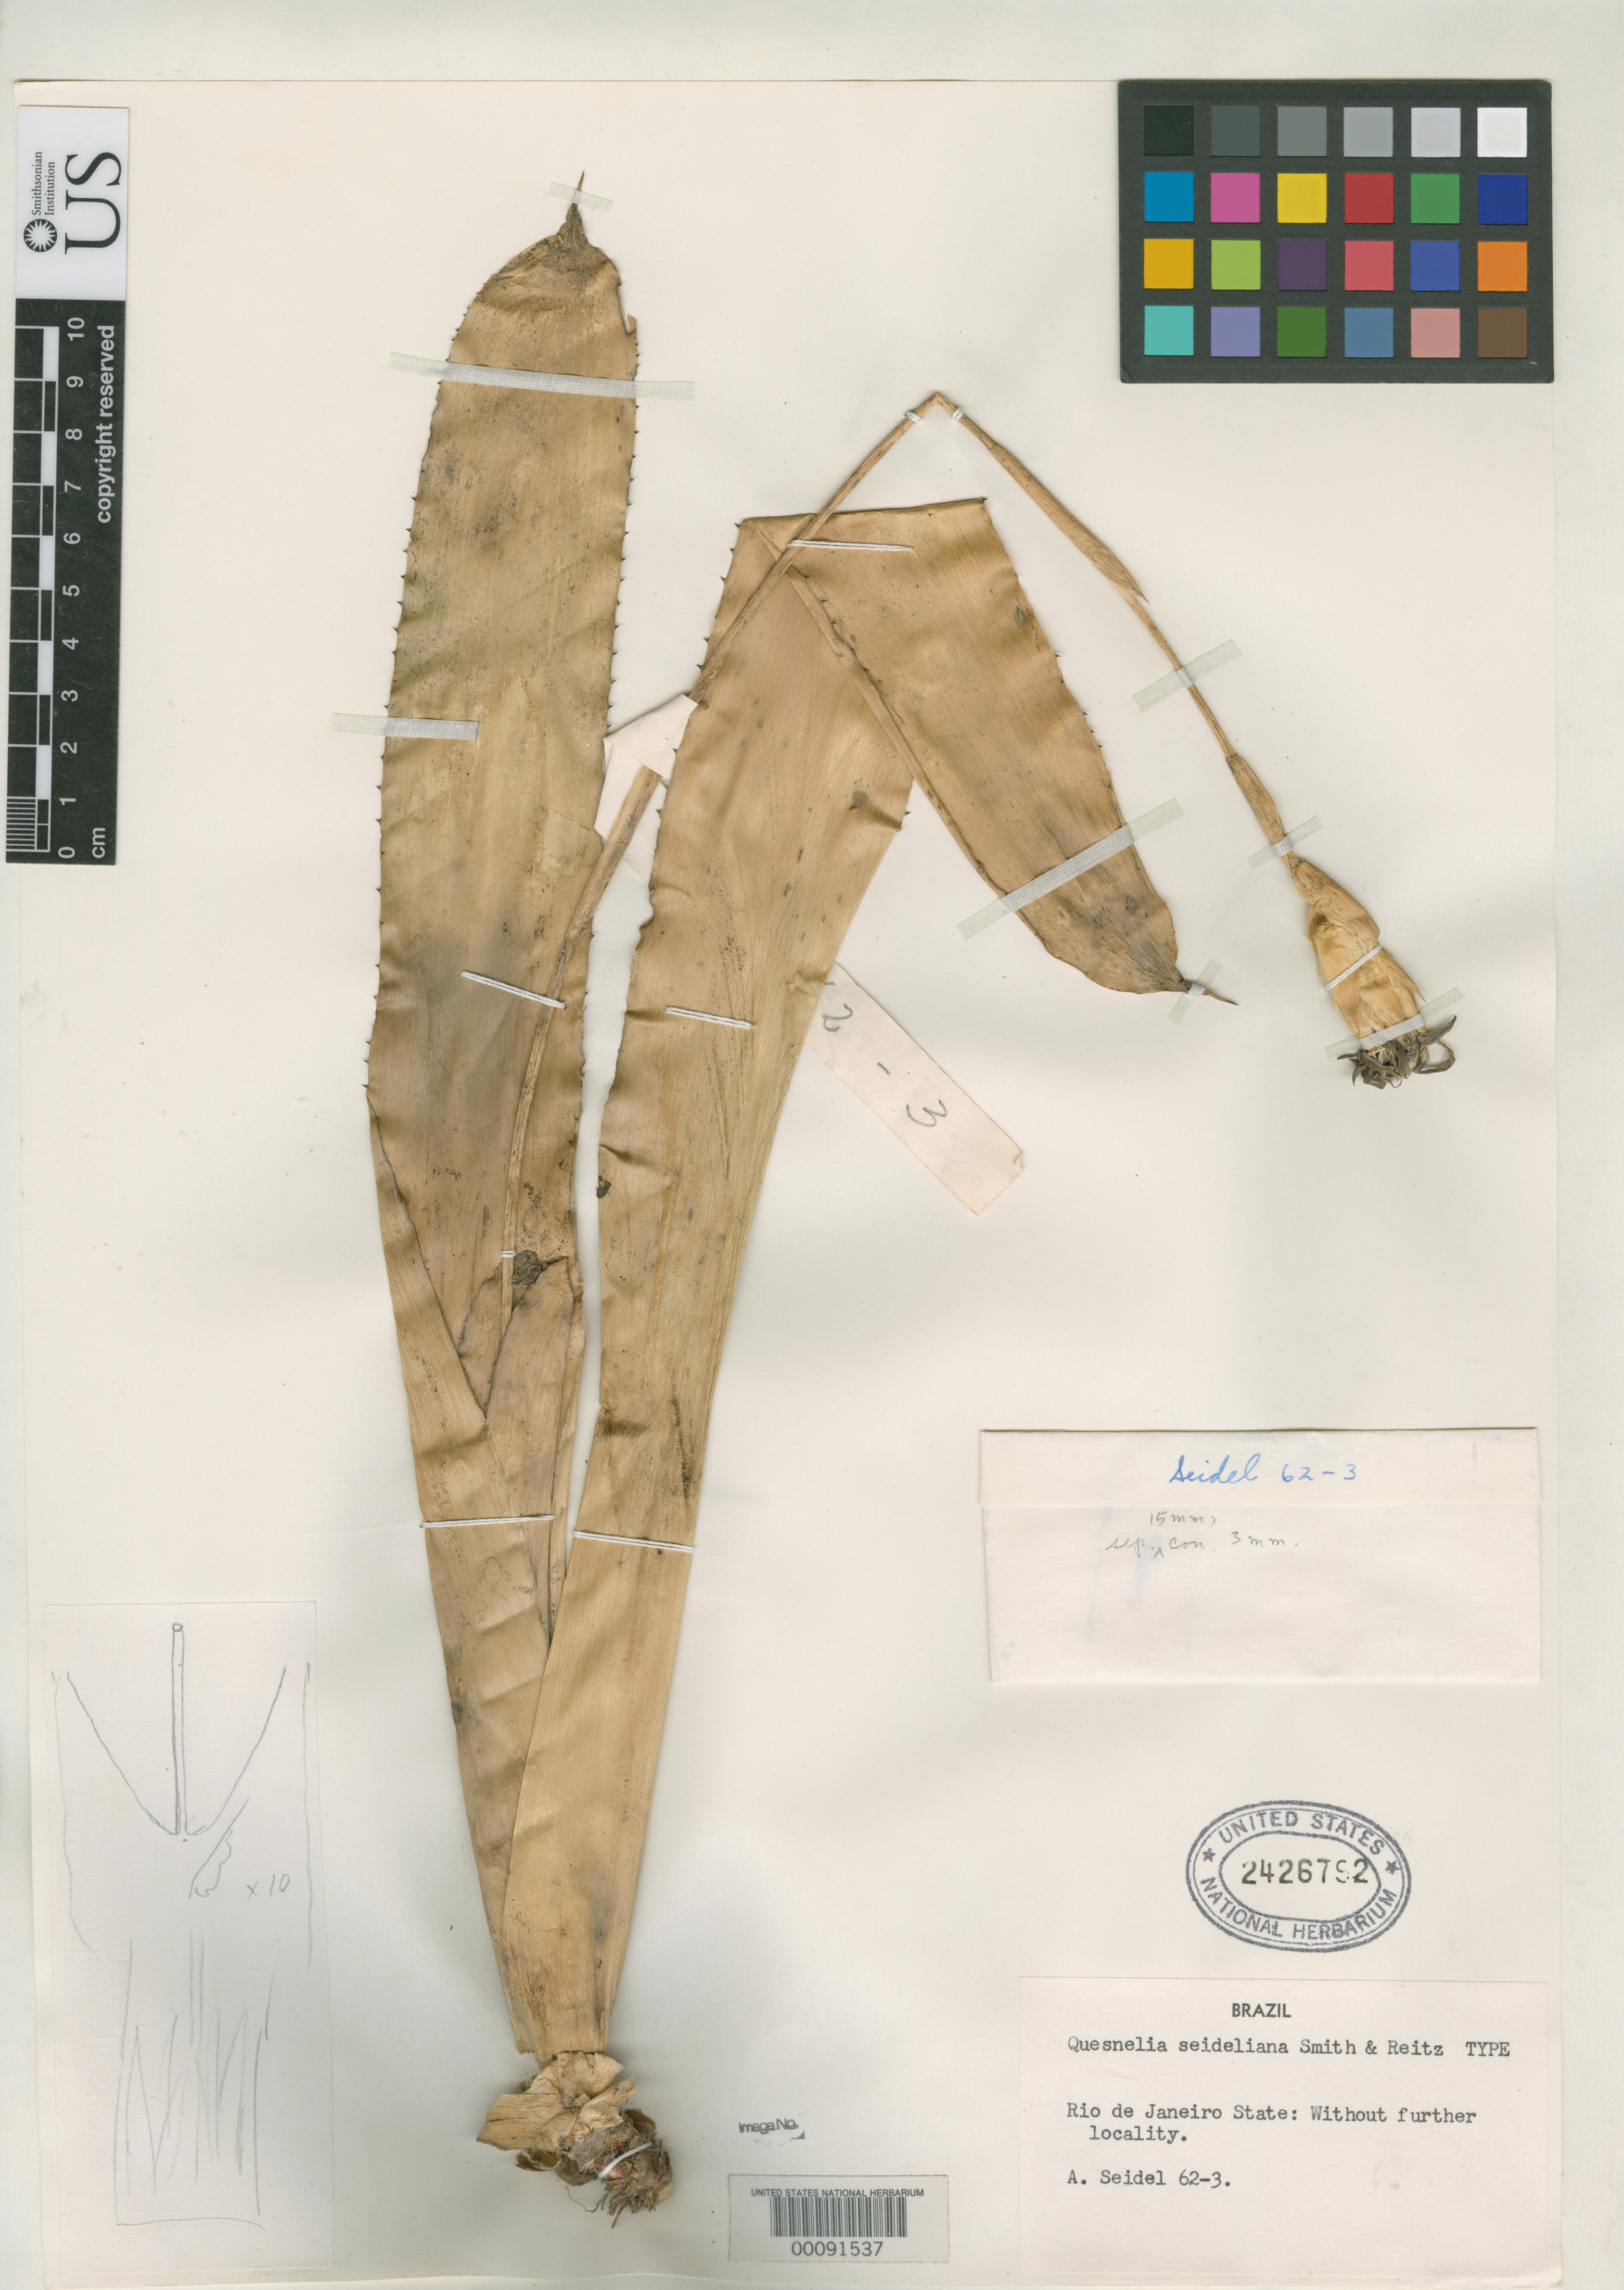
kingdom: Plantae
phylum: Tracheophyta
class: Liliopsida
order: Poales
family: Bromeliaceae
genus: Quesnelia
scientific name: Quesnelia seideliana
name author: L.B. Sm. & Reitz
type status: Holotype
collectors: A. Seidel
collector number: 62-3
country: Brazil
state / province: Rio de Janeiro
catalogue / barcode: US 2426792